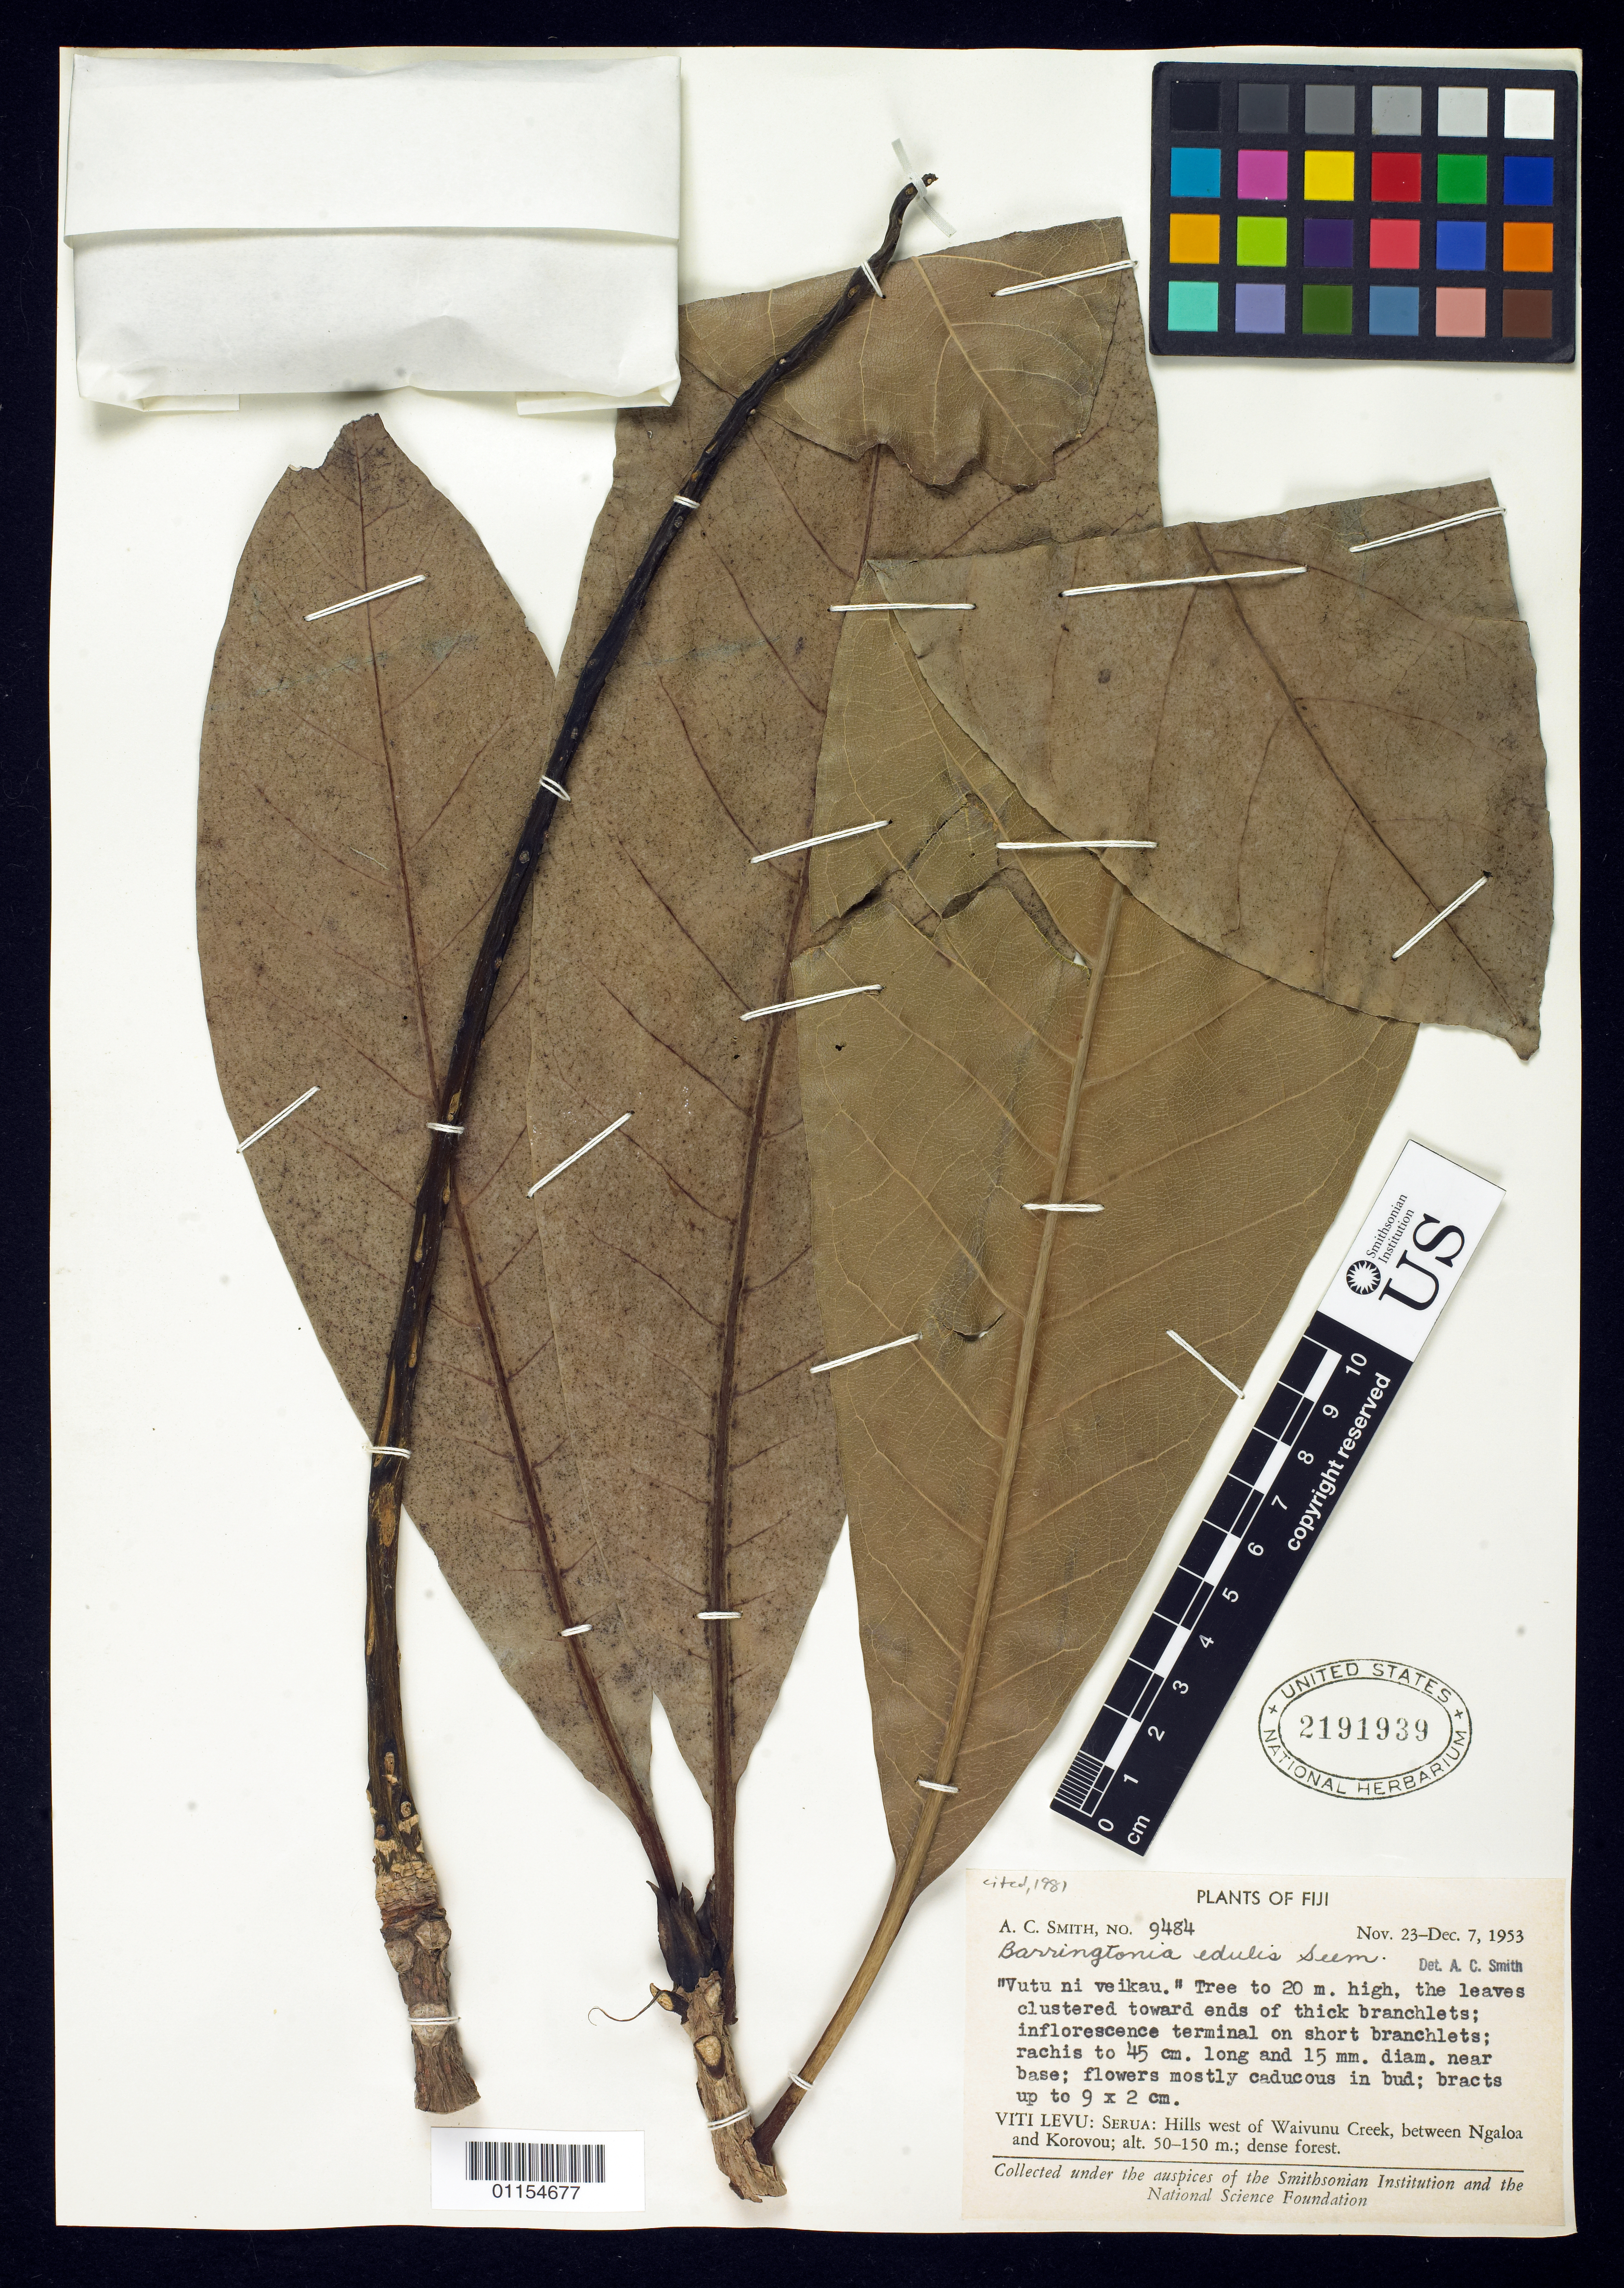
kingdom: Plantae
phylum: Tracheophyta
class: Magnoliopsida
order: Ericales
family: Lecythidaceae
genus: Barringtonia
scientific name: Barringtonia edulis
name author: Seem.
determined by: Smith, A. C.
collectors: A. C. Smith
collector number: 9484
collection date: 1953-11-23/1953-12-07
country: Fiji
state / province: Serua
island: Viti Levu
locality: Hills west of Waivunu Creek, between Ngaloa and Korovou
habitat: dense forest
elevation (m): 50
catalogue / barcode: US 2191939